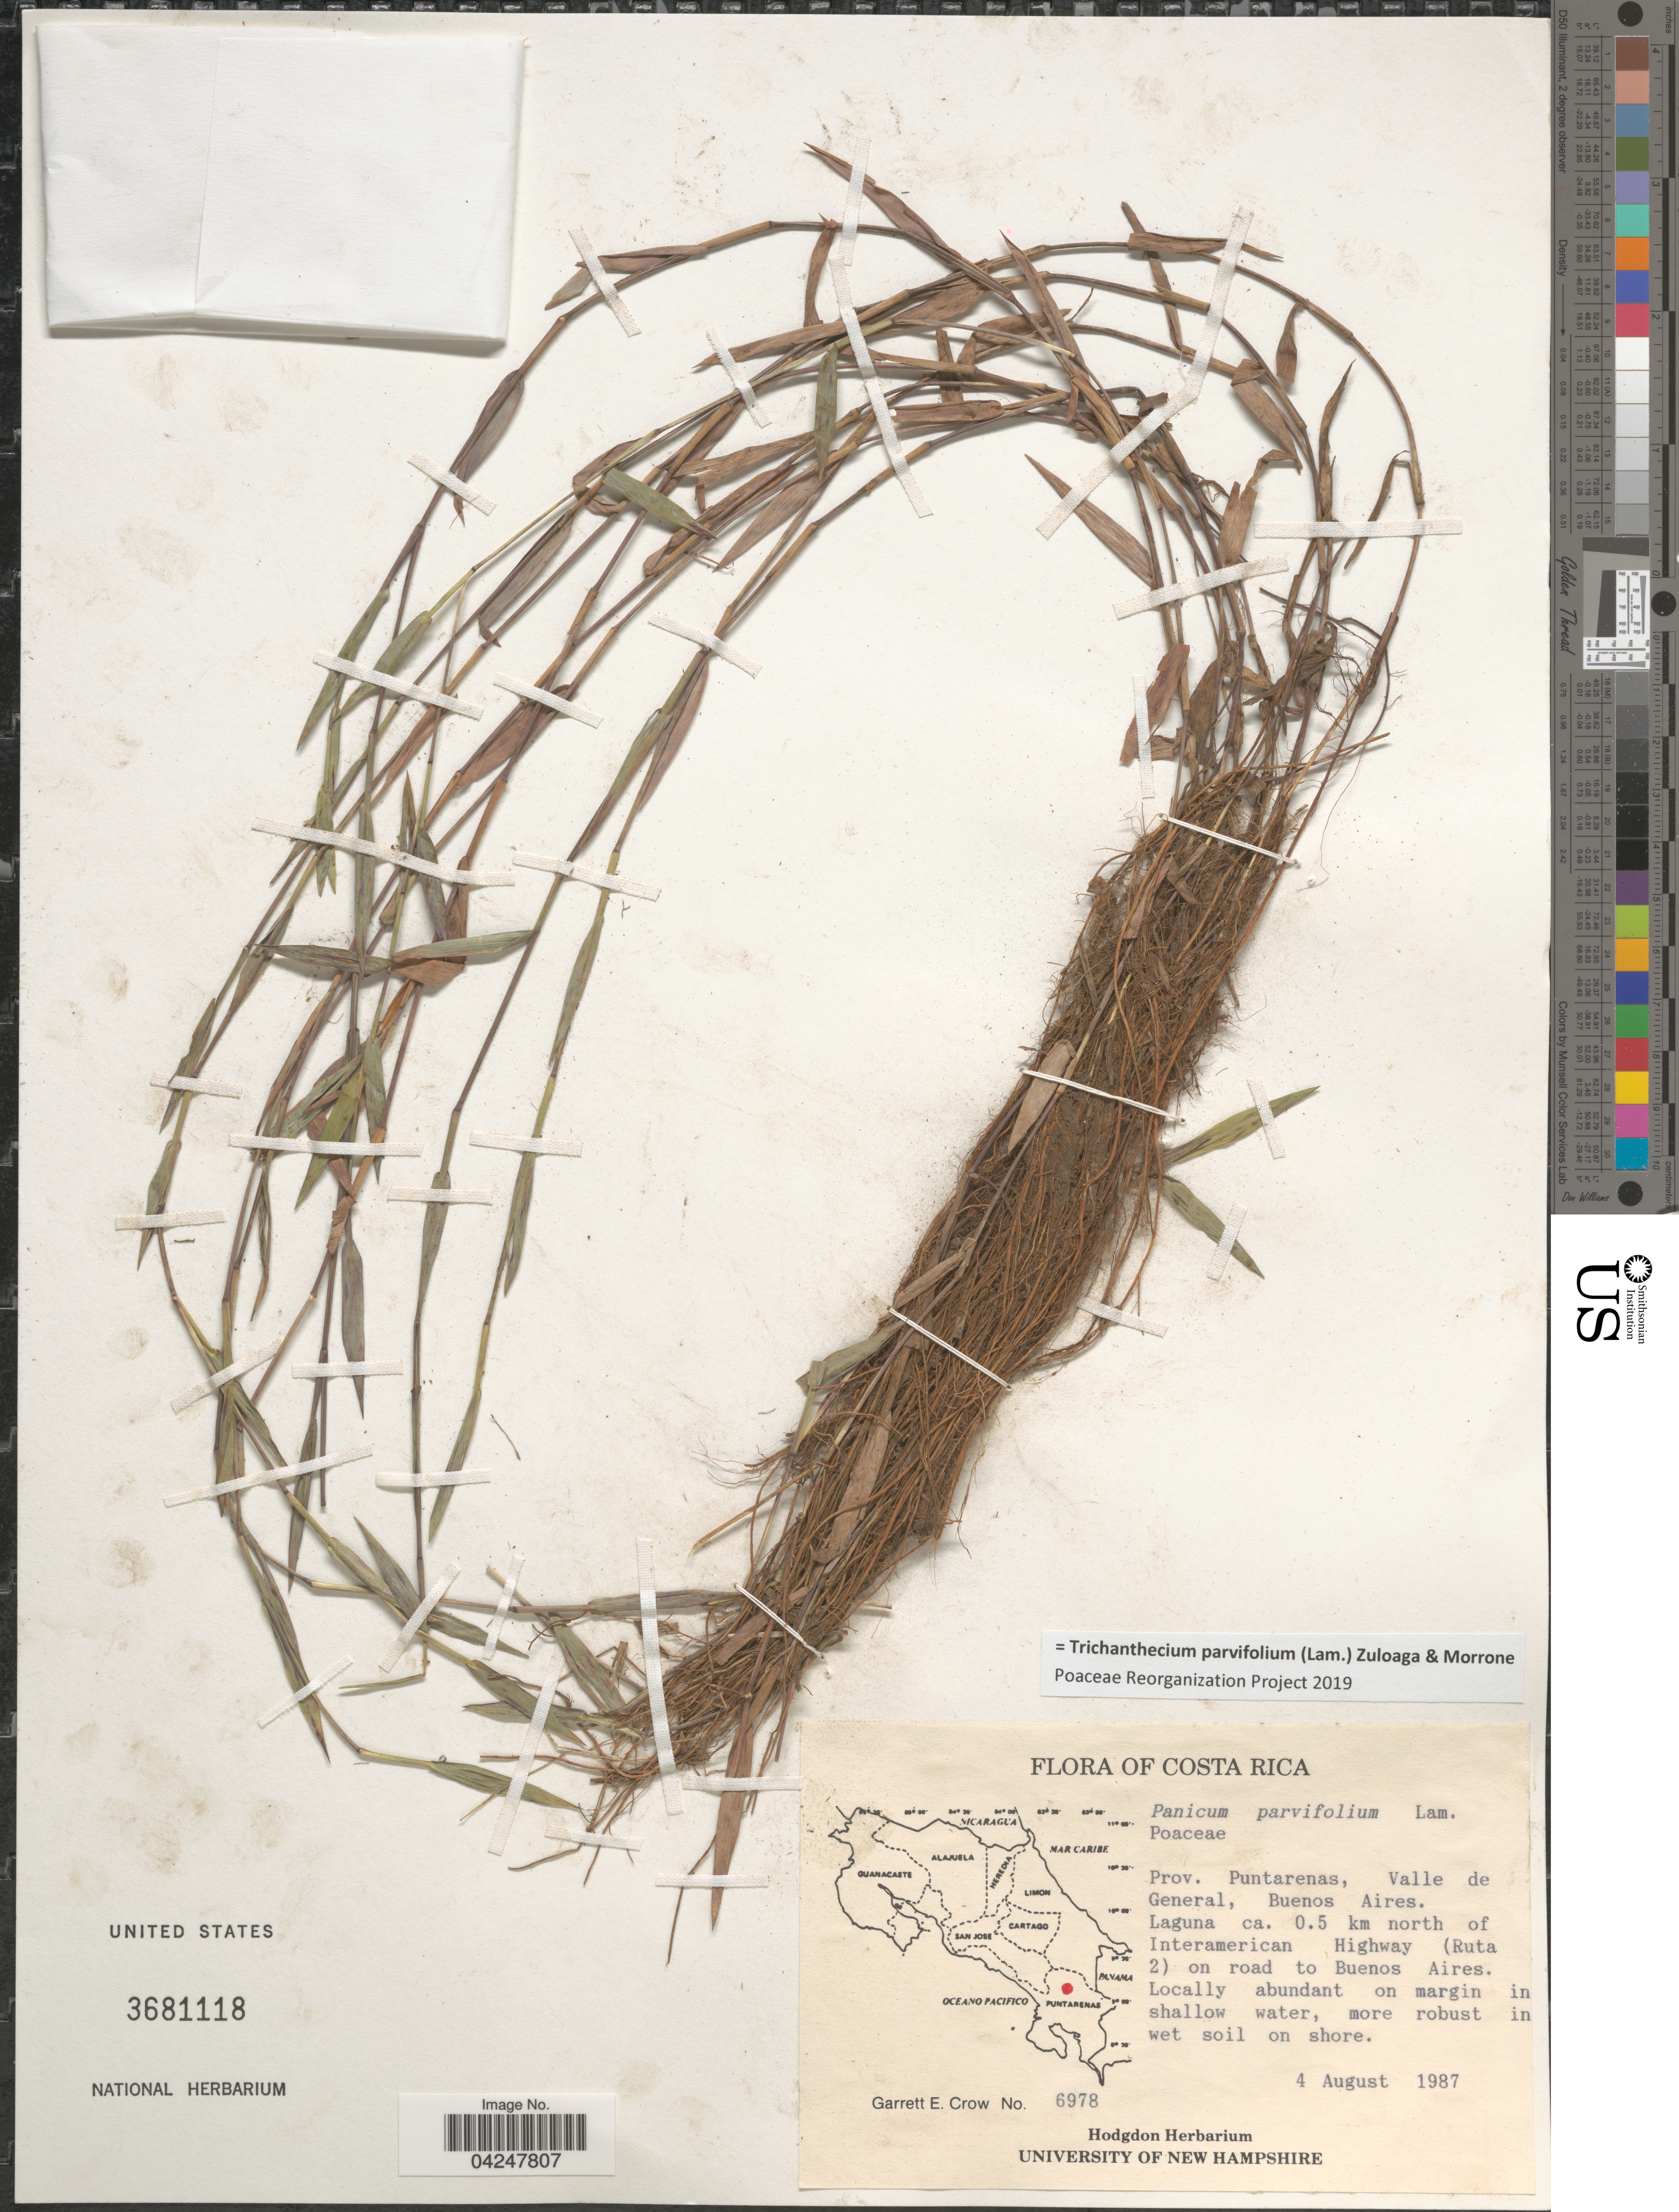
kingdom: Plantae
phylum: Tracheophyta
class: Liliopsida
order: Poales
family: Poaceae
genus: Trichanthecium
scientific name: Trichanthecium parvifolium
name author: (Lam.) Zuloaga & Morrone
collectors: G. E. Crow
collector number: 6978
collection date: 1987-08-04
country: Costa Rica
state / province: Puntarenas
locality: Valle de General, Buenos Aires. Laguna ca. 0.5 km north of Interamerican Highway (Ruta 2) on road to Buenos Aires.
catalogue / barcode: US 3681118